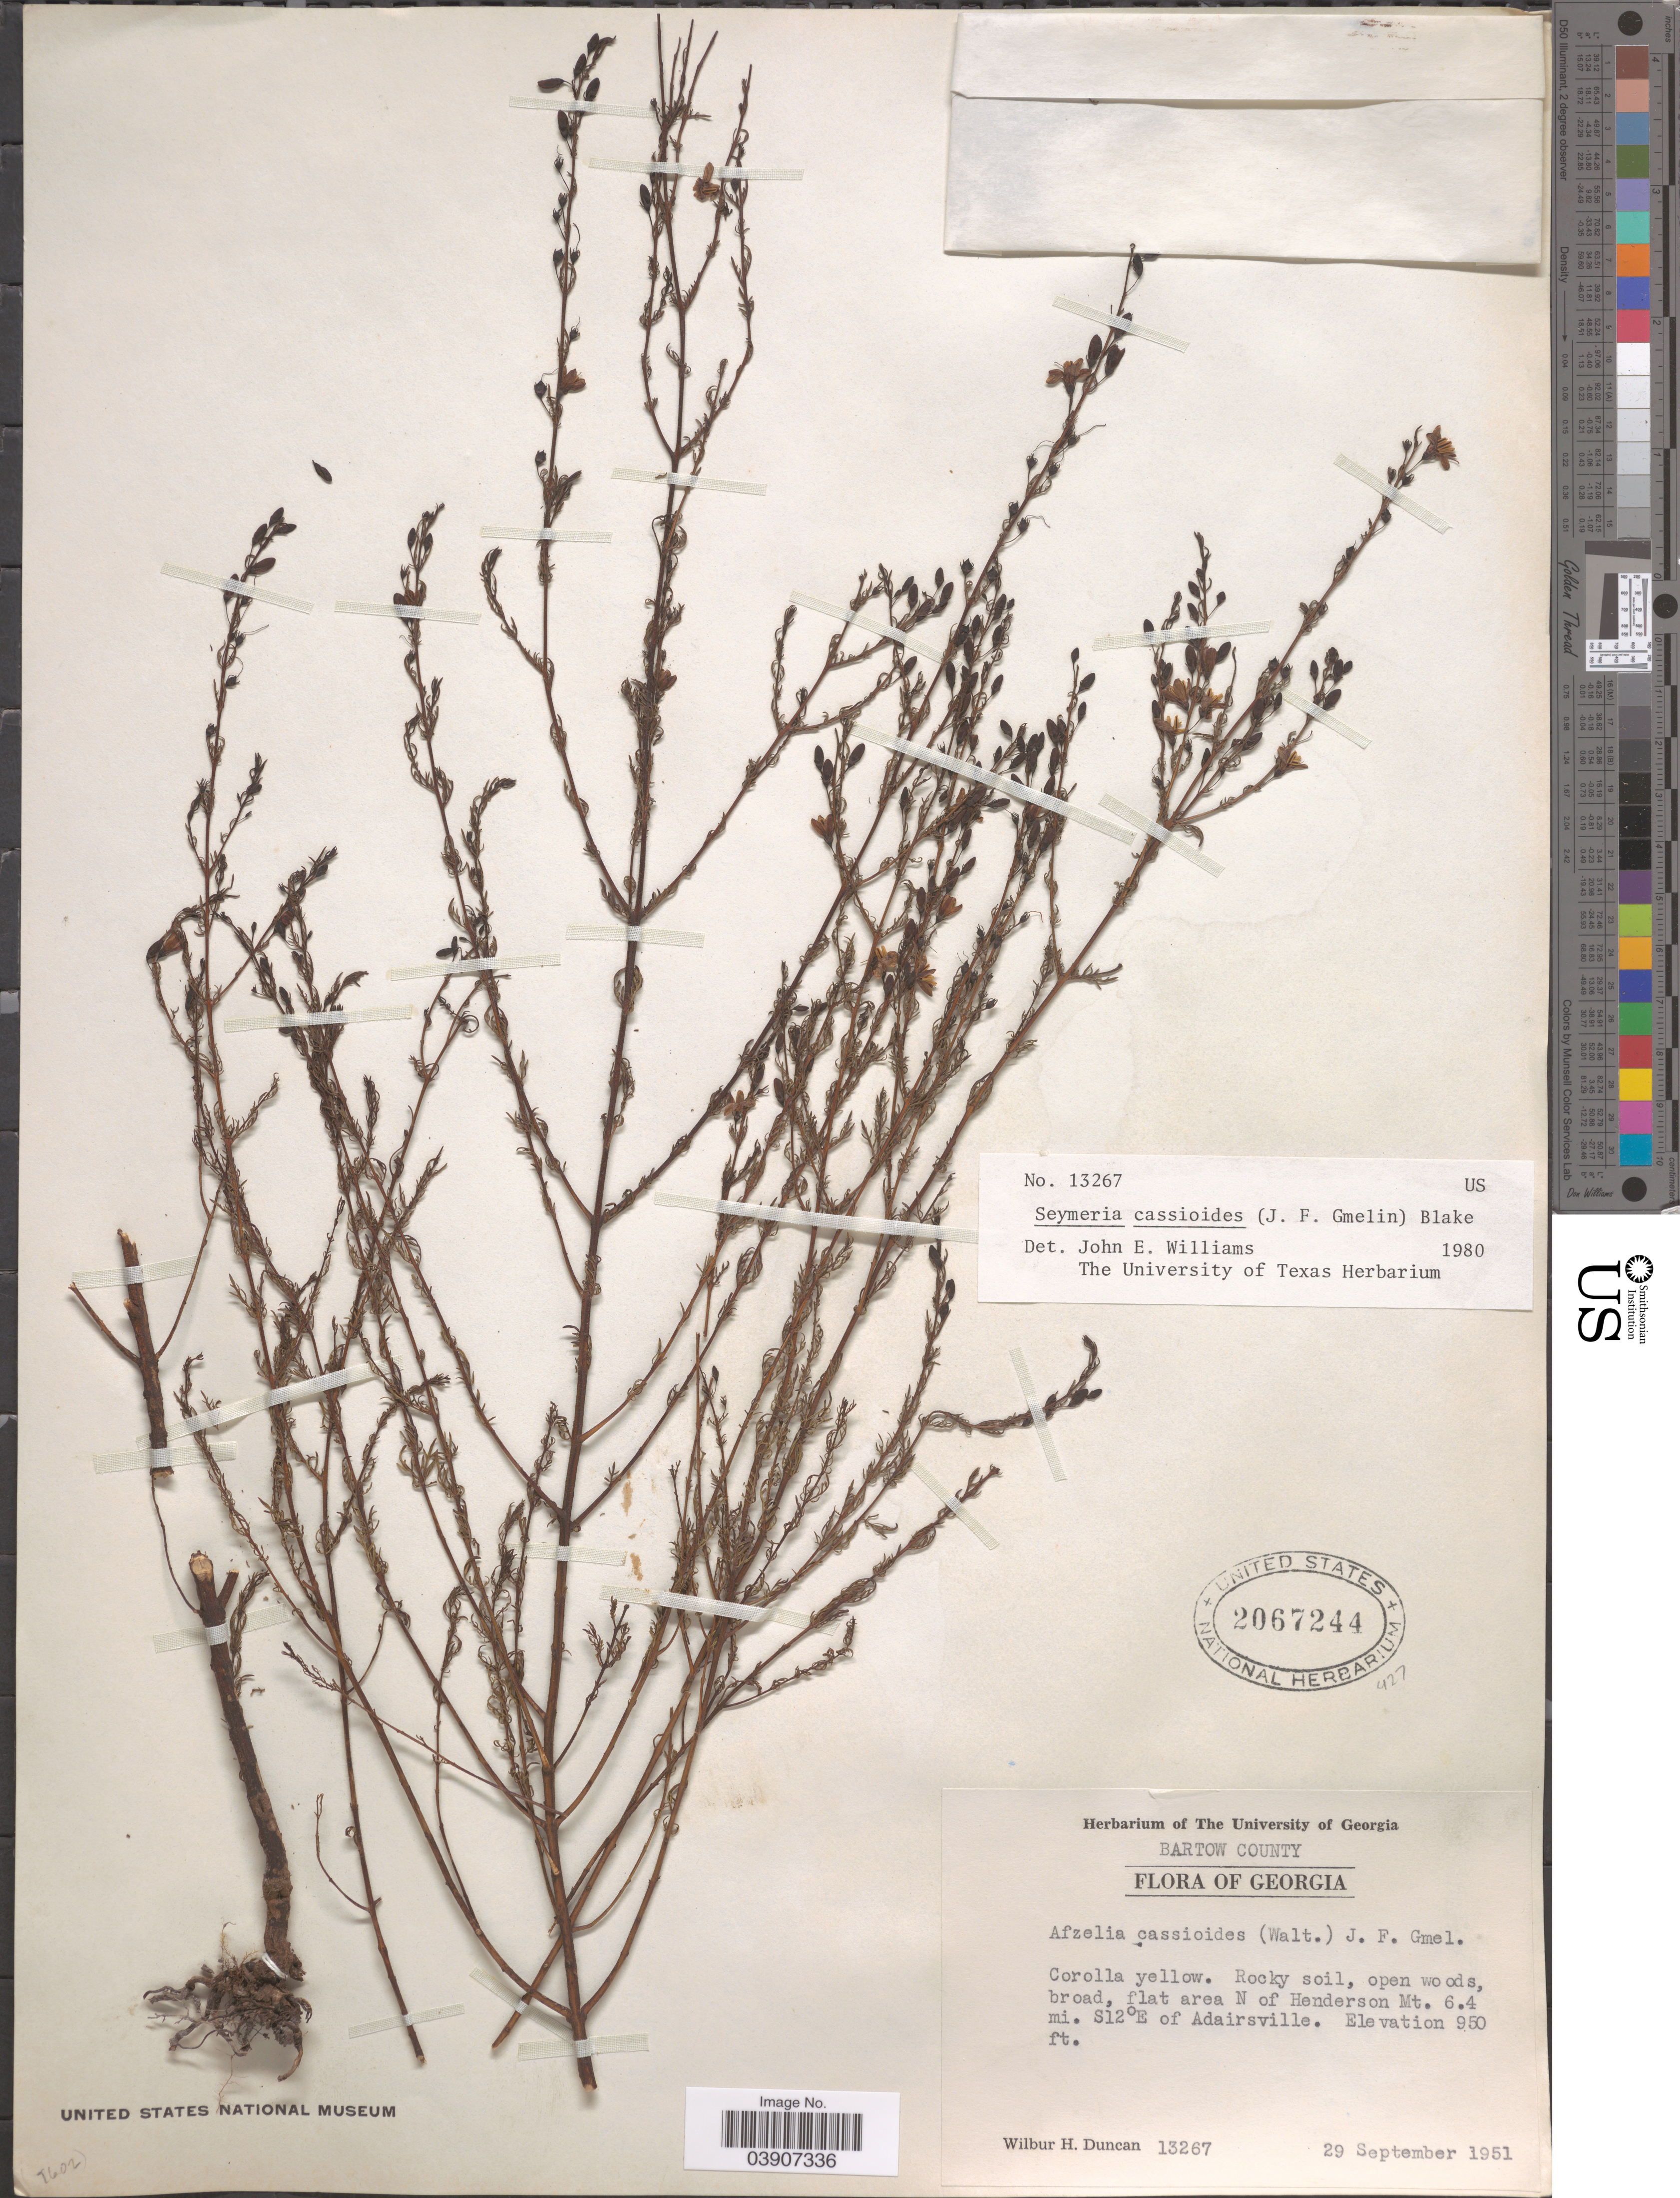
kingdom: Plantae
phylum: Tracheophyta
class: Magnoliopsida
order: Lamiales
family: Orobanchaceae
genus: Seymeria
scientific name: Seymeria cassioides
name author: (J.F. Gmel.) S.F. Blake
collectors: W. H. Duncan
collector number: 13267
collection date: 1951-09-29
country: United States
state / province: Georgia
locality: Bartow County. Flat area N of Henderson Mt. 6.4 mi. S12°E of Adairsville.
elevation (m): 290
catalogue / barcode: US 2067244